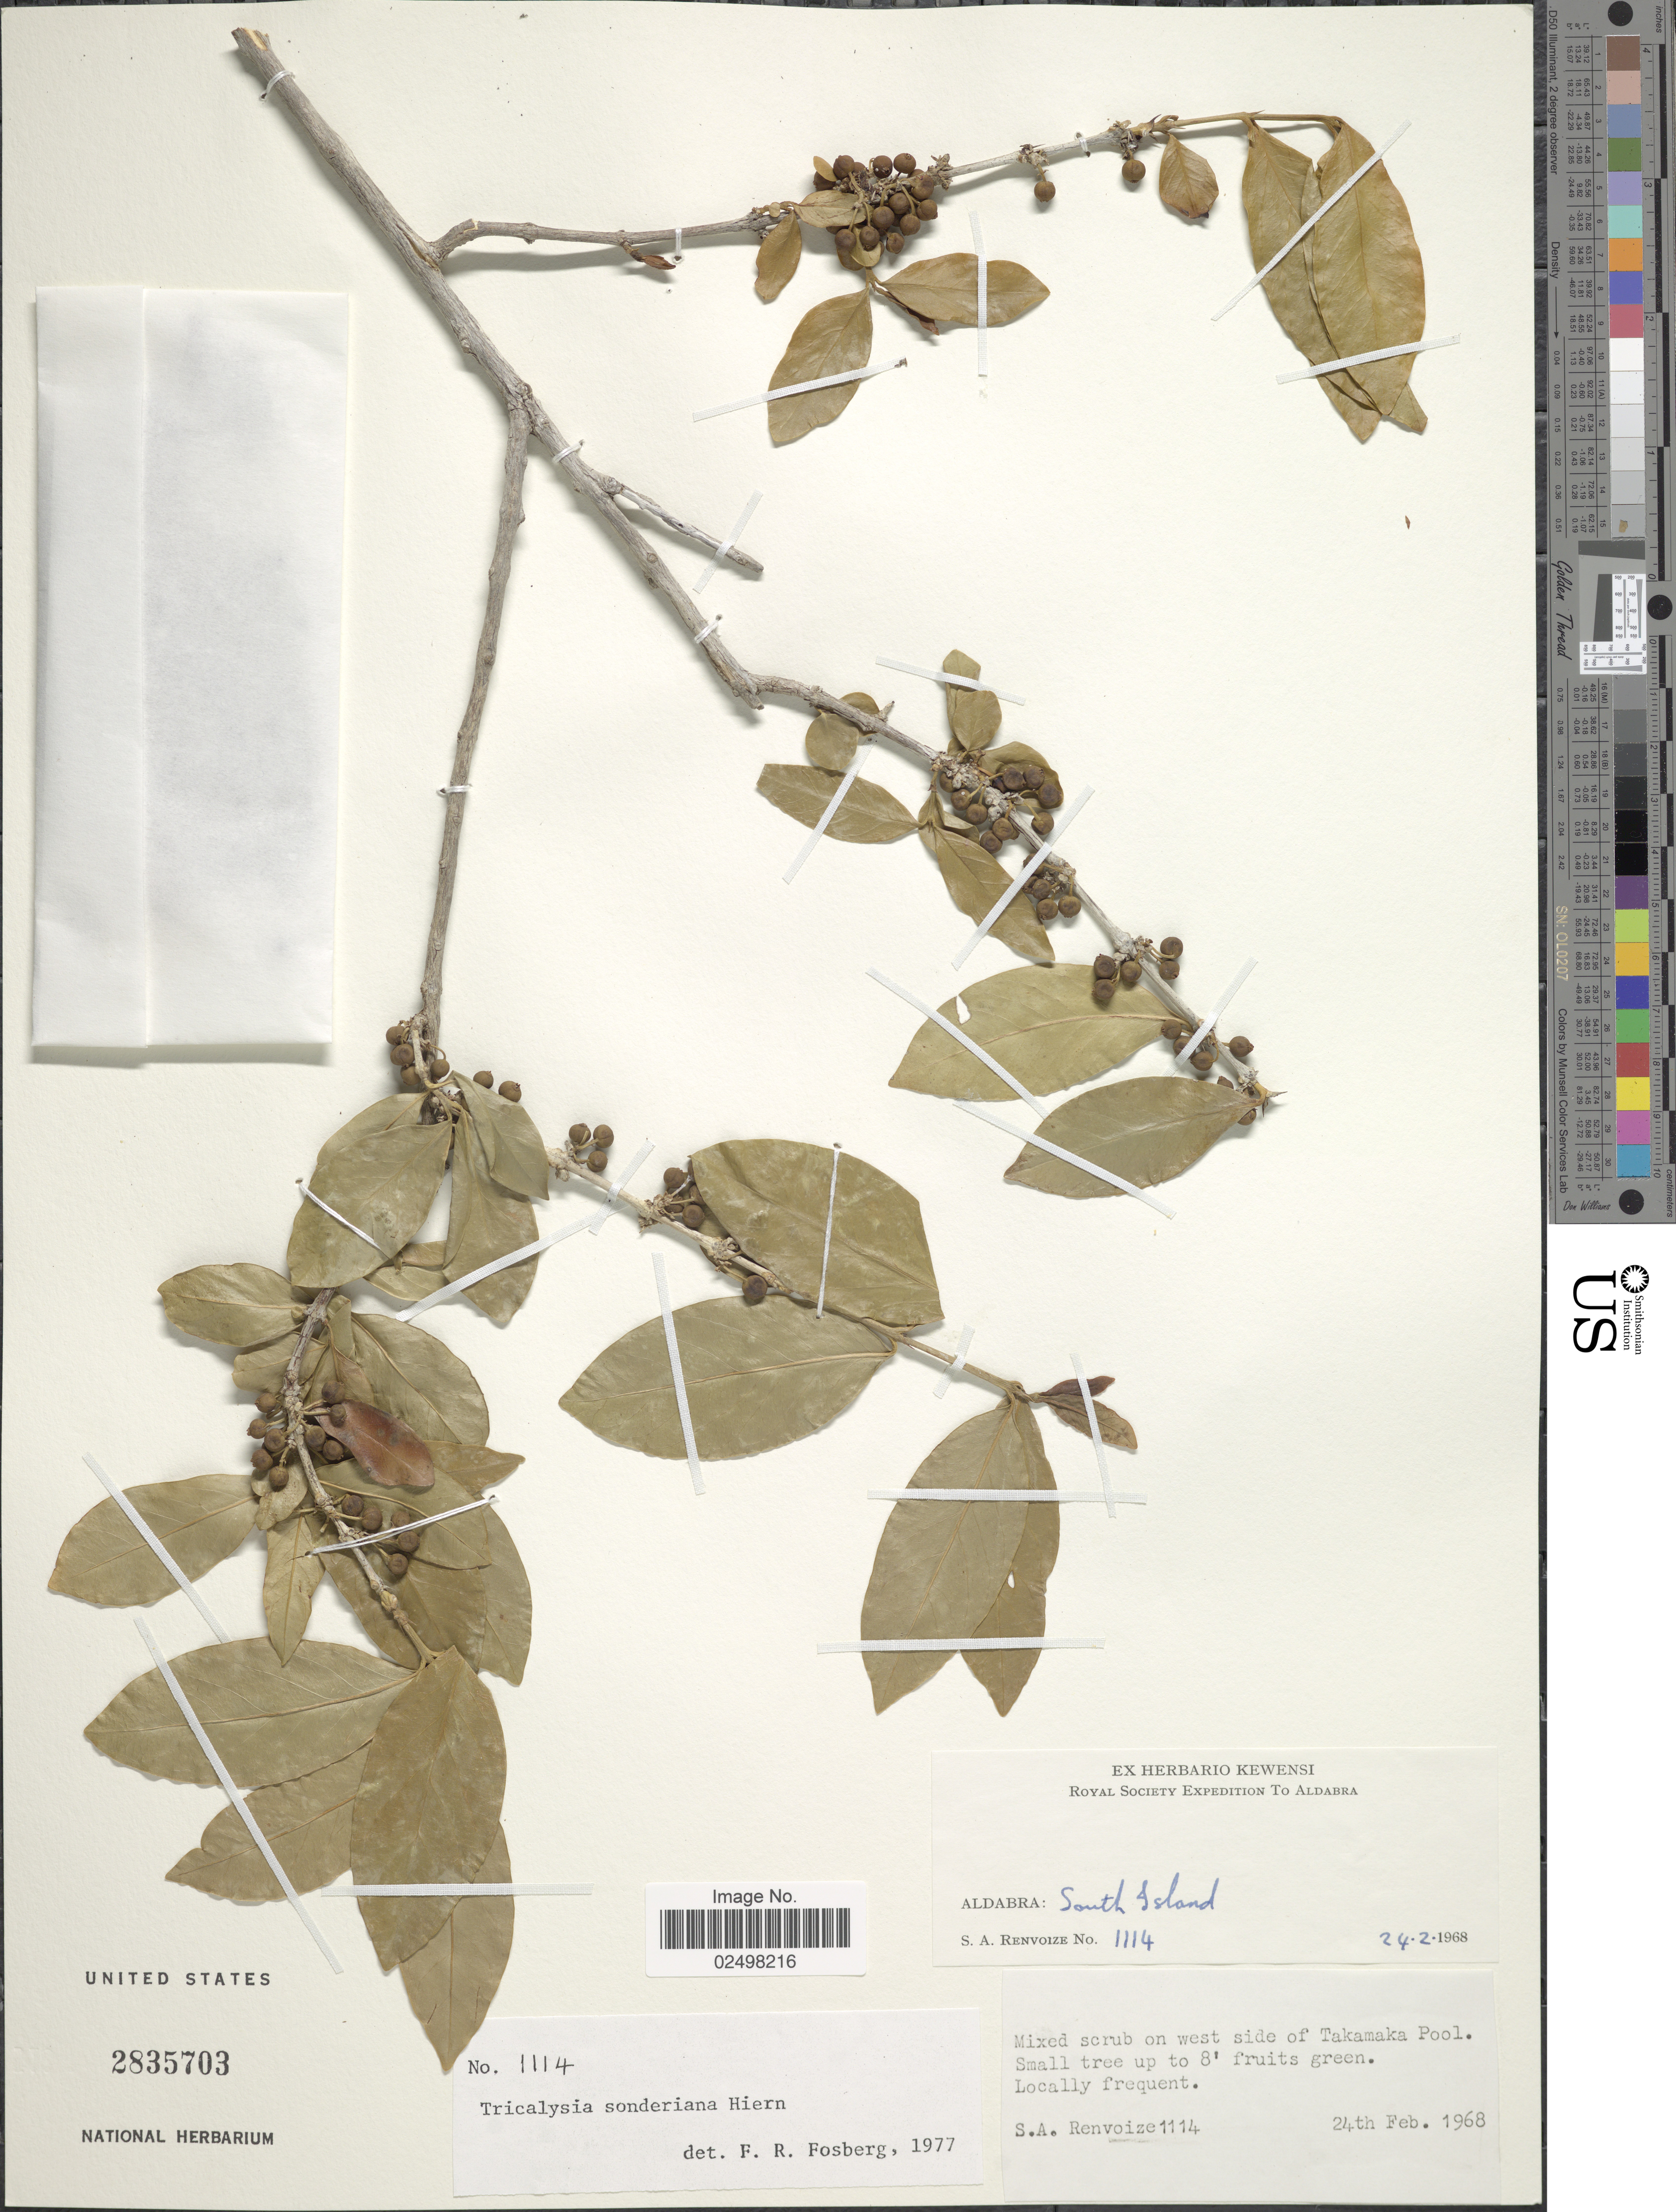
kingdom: Plantae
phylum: Tracheophyta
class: Magnoliopsida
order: Gentianales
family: Rubiaceae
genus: Tricalysia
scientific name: Tricalysia sonderiana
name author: Hiern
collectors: S. A. Renvoize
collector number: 1114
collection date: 1968-02-24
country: Seychelles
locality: Aldabra: South Island. on west side of Takamaka Pool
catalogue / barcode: US 2835703